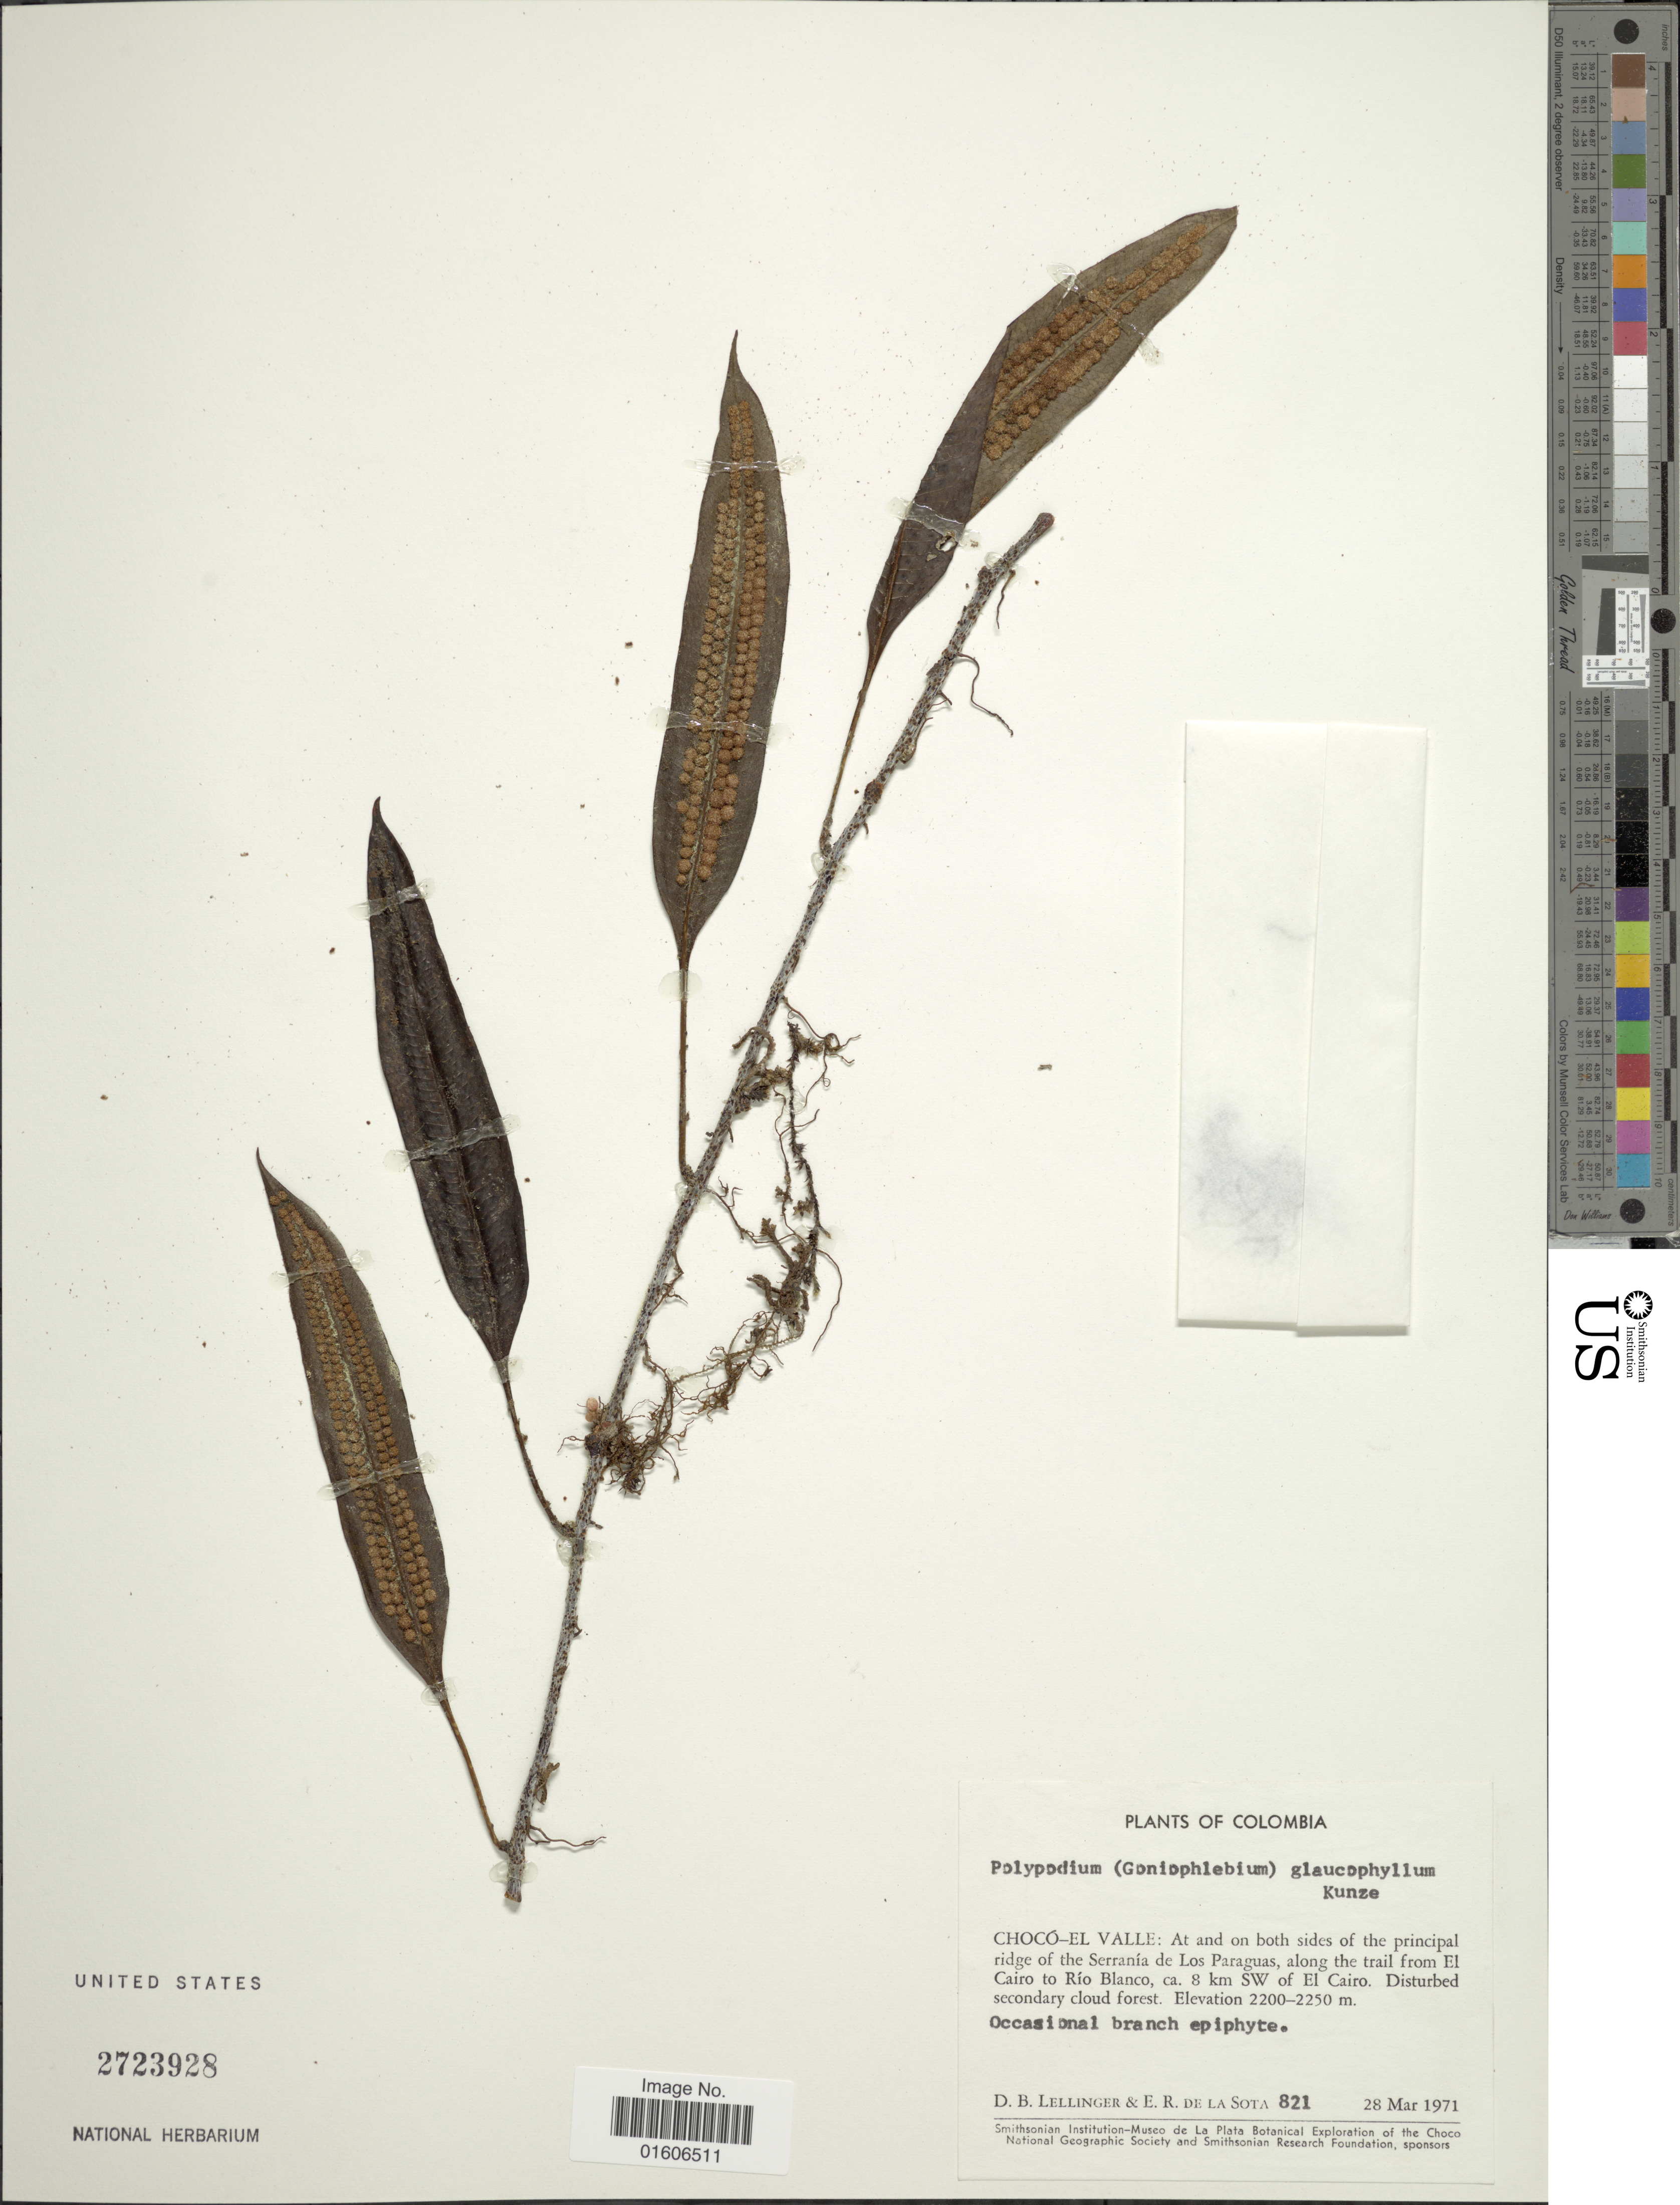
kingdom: Plantae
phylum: Tracheophyta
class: Polypodiopsida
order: Polypodiales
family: Polypodiaceae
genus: Serpocaulon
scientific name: Serpocaulon levigatum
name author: (Cav.) A.R. Sm.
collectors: D. B. Lellinger & E. R. de la Sota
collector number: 821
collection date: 1971-03-28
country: Colombia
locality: Chocó-El Valle: At and on both sides of the principal ridge of the Serranía de Los Paraguas, along the trail from El Cairo to Río Blanco, ca. 8 km SW of El Cairo.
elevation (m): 2200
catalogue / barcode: US 2723928